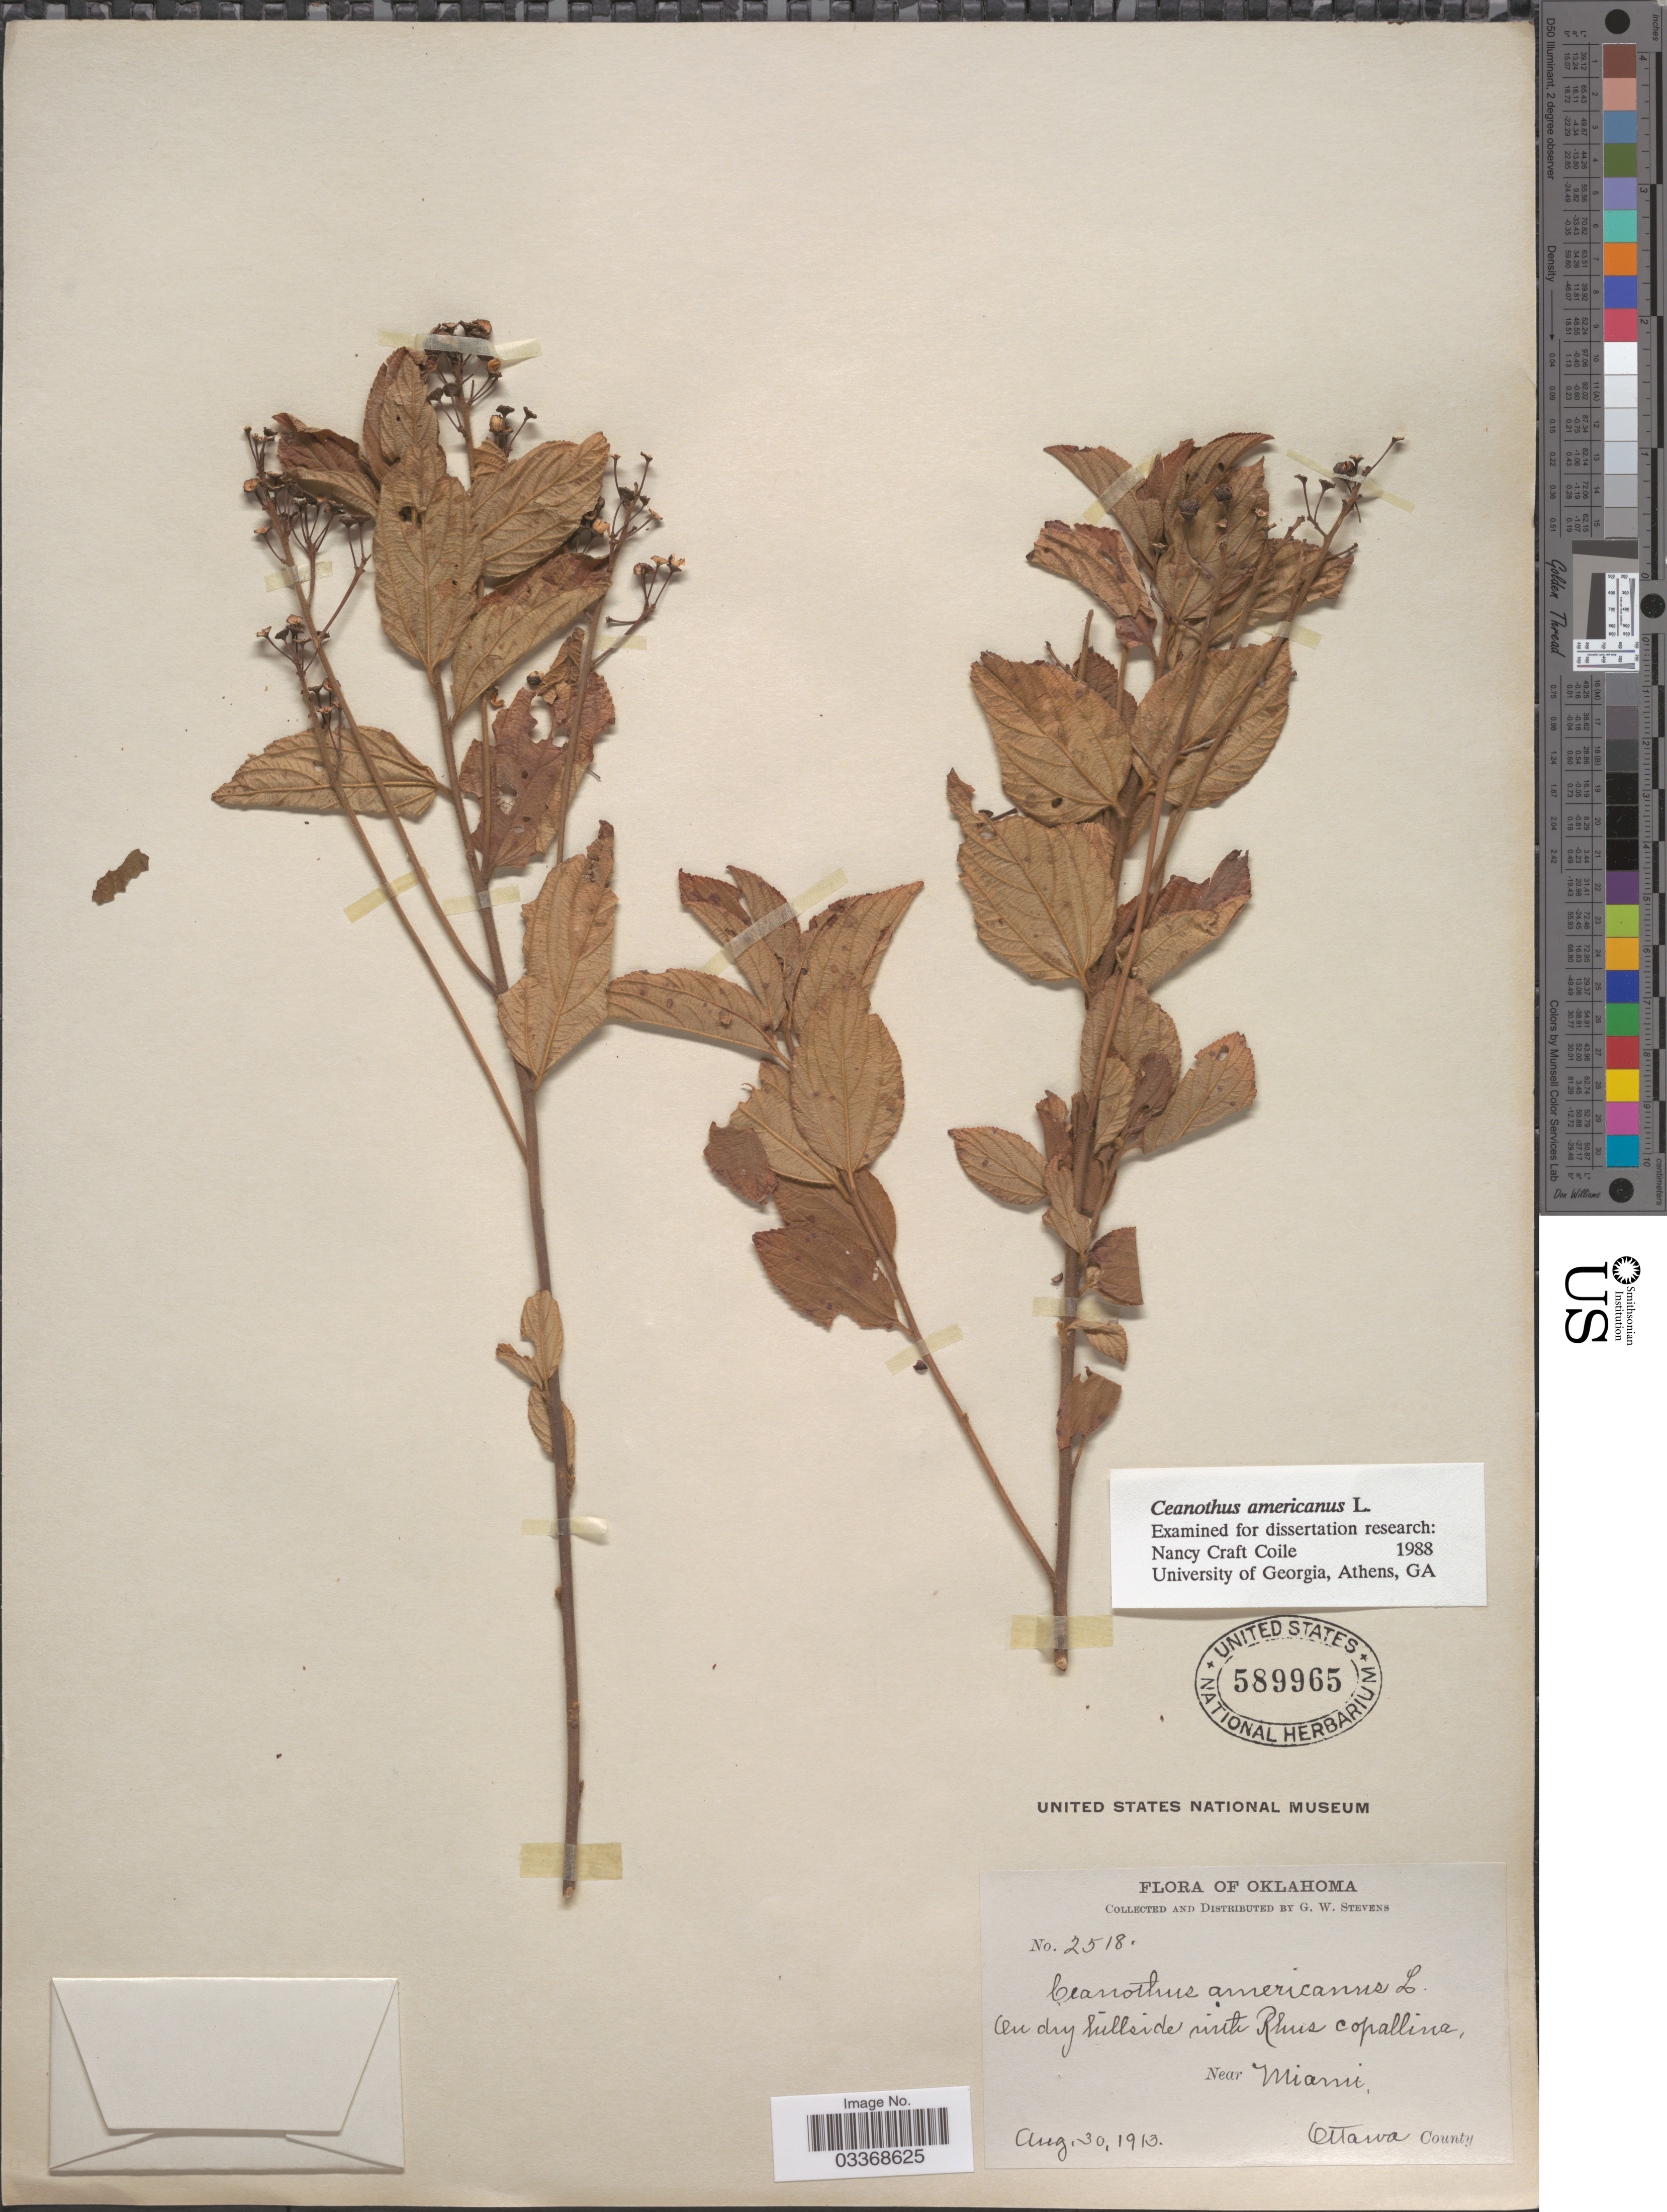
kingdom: Plantae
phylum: Tracheophyta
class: Magnoliopsida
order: Rosales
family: Rhamnaceae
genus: Ceanothus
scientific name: Ceanothus americanus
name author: L.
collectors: G. W. Stevens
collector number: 2518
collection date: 1913-08-30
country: United States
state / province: Oklahoma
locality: Near Miami, Ottawa County.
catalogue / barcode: US 589965